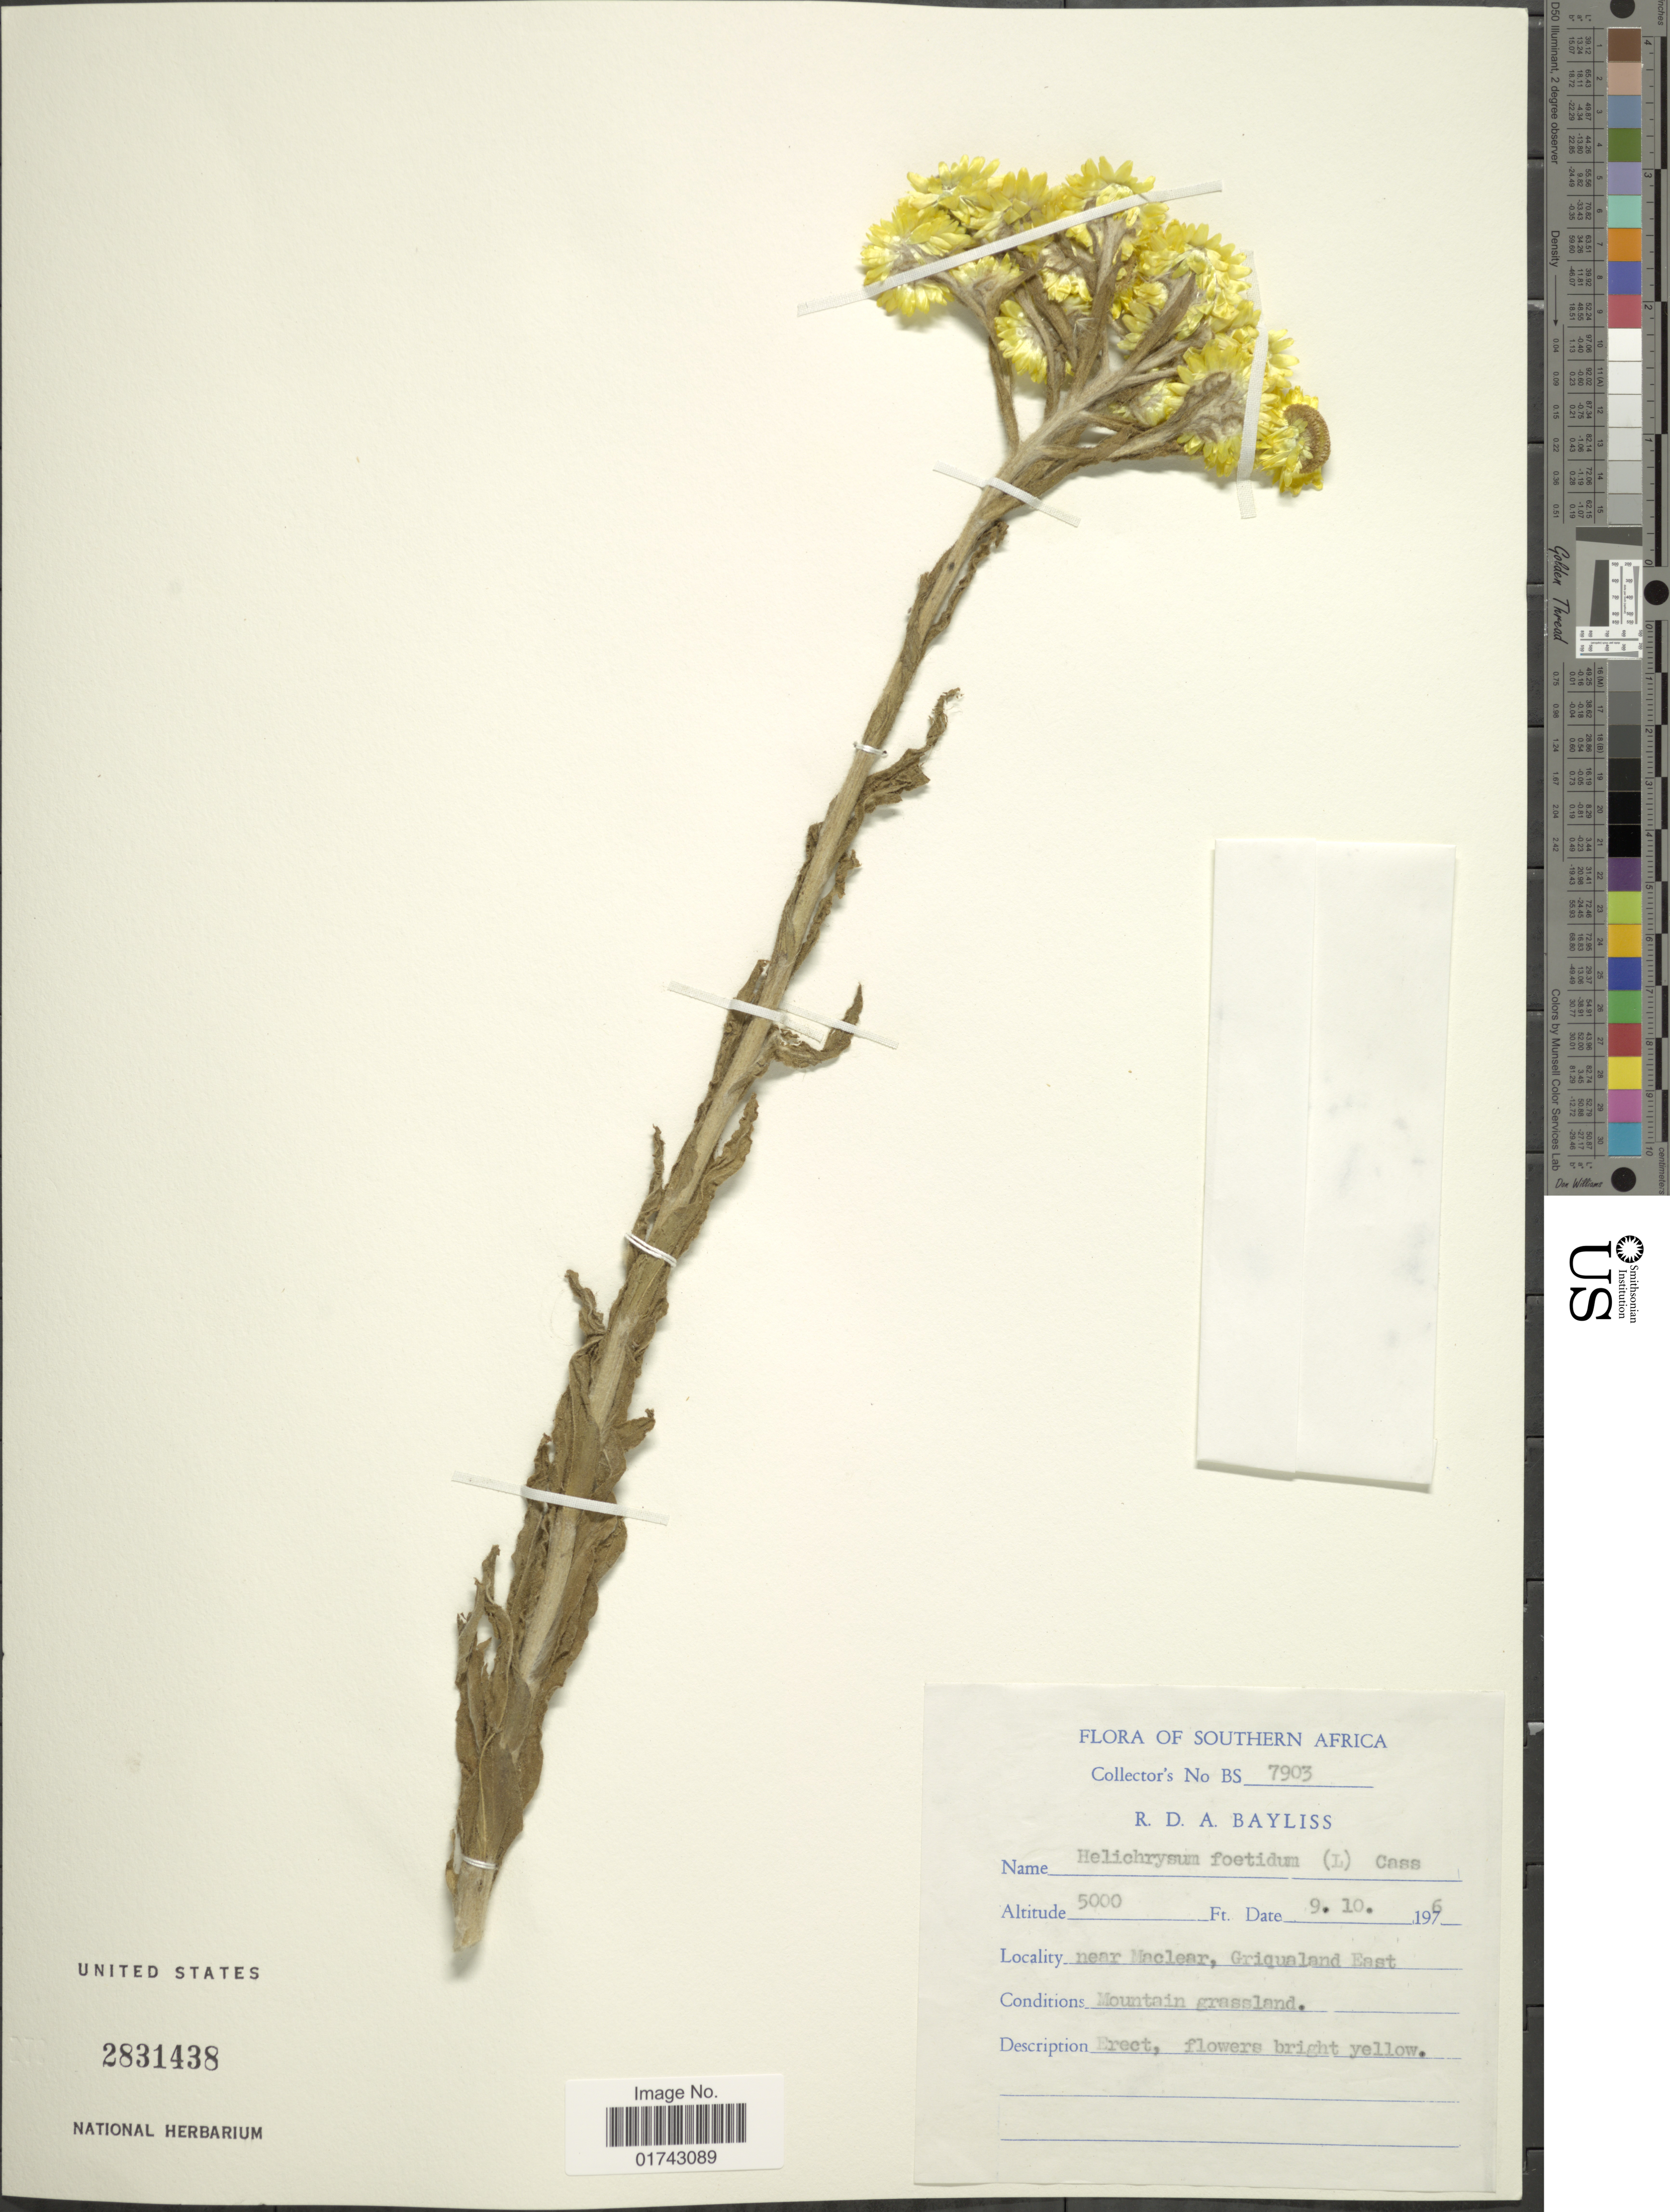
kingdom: Plantae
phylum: Tracheophyta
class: Magnoliopsida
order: Asterales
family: Asteraceae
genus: Helichrysum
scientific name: Helichrysum foetidum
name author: (L.) Moench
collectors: R. Bayliss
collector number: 7903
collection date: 1976-10-09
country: South Africa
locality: Southern Africa, near Maclear, Griqualand east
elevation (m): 1524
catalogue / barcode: US 2831438